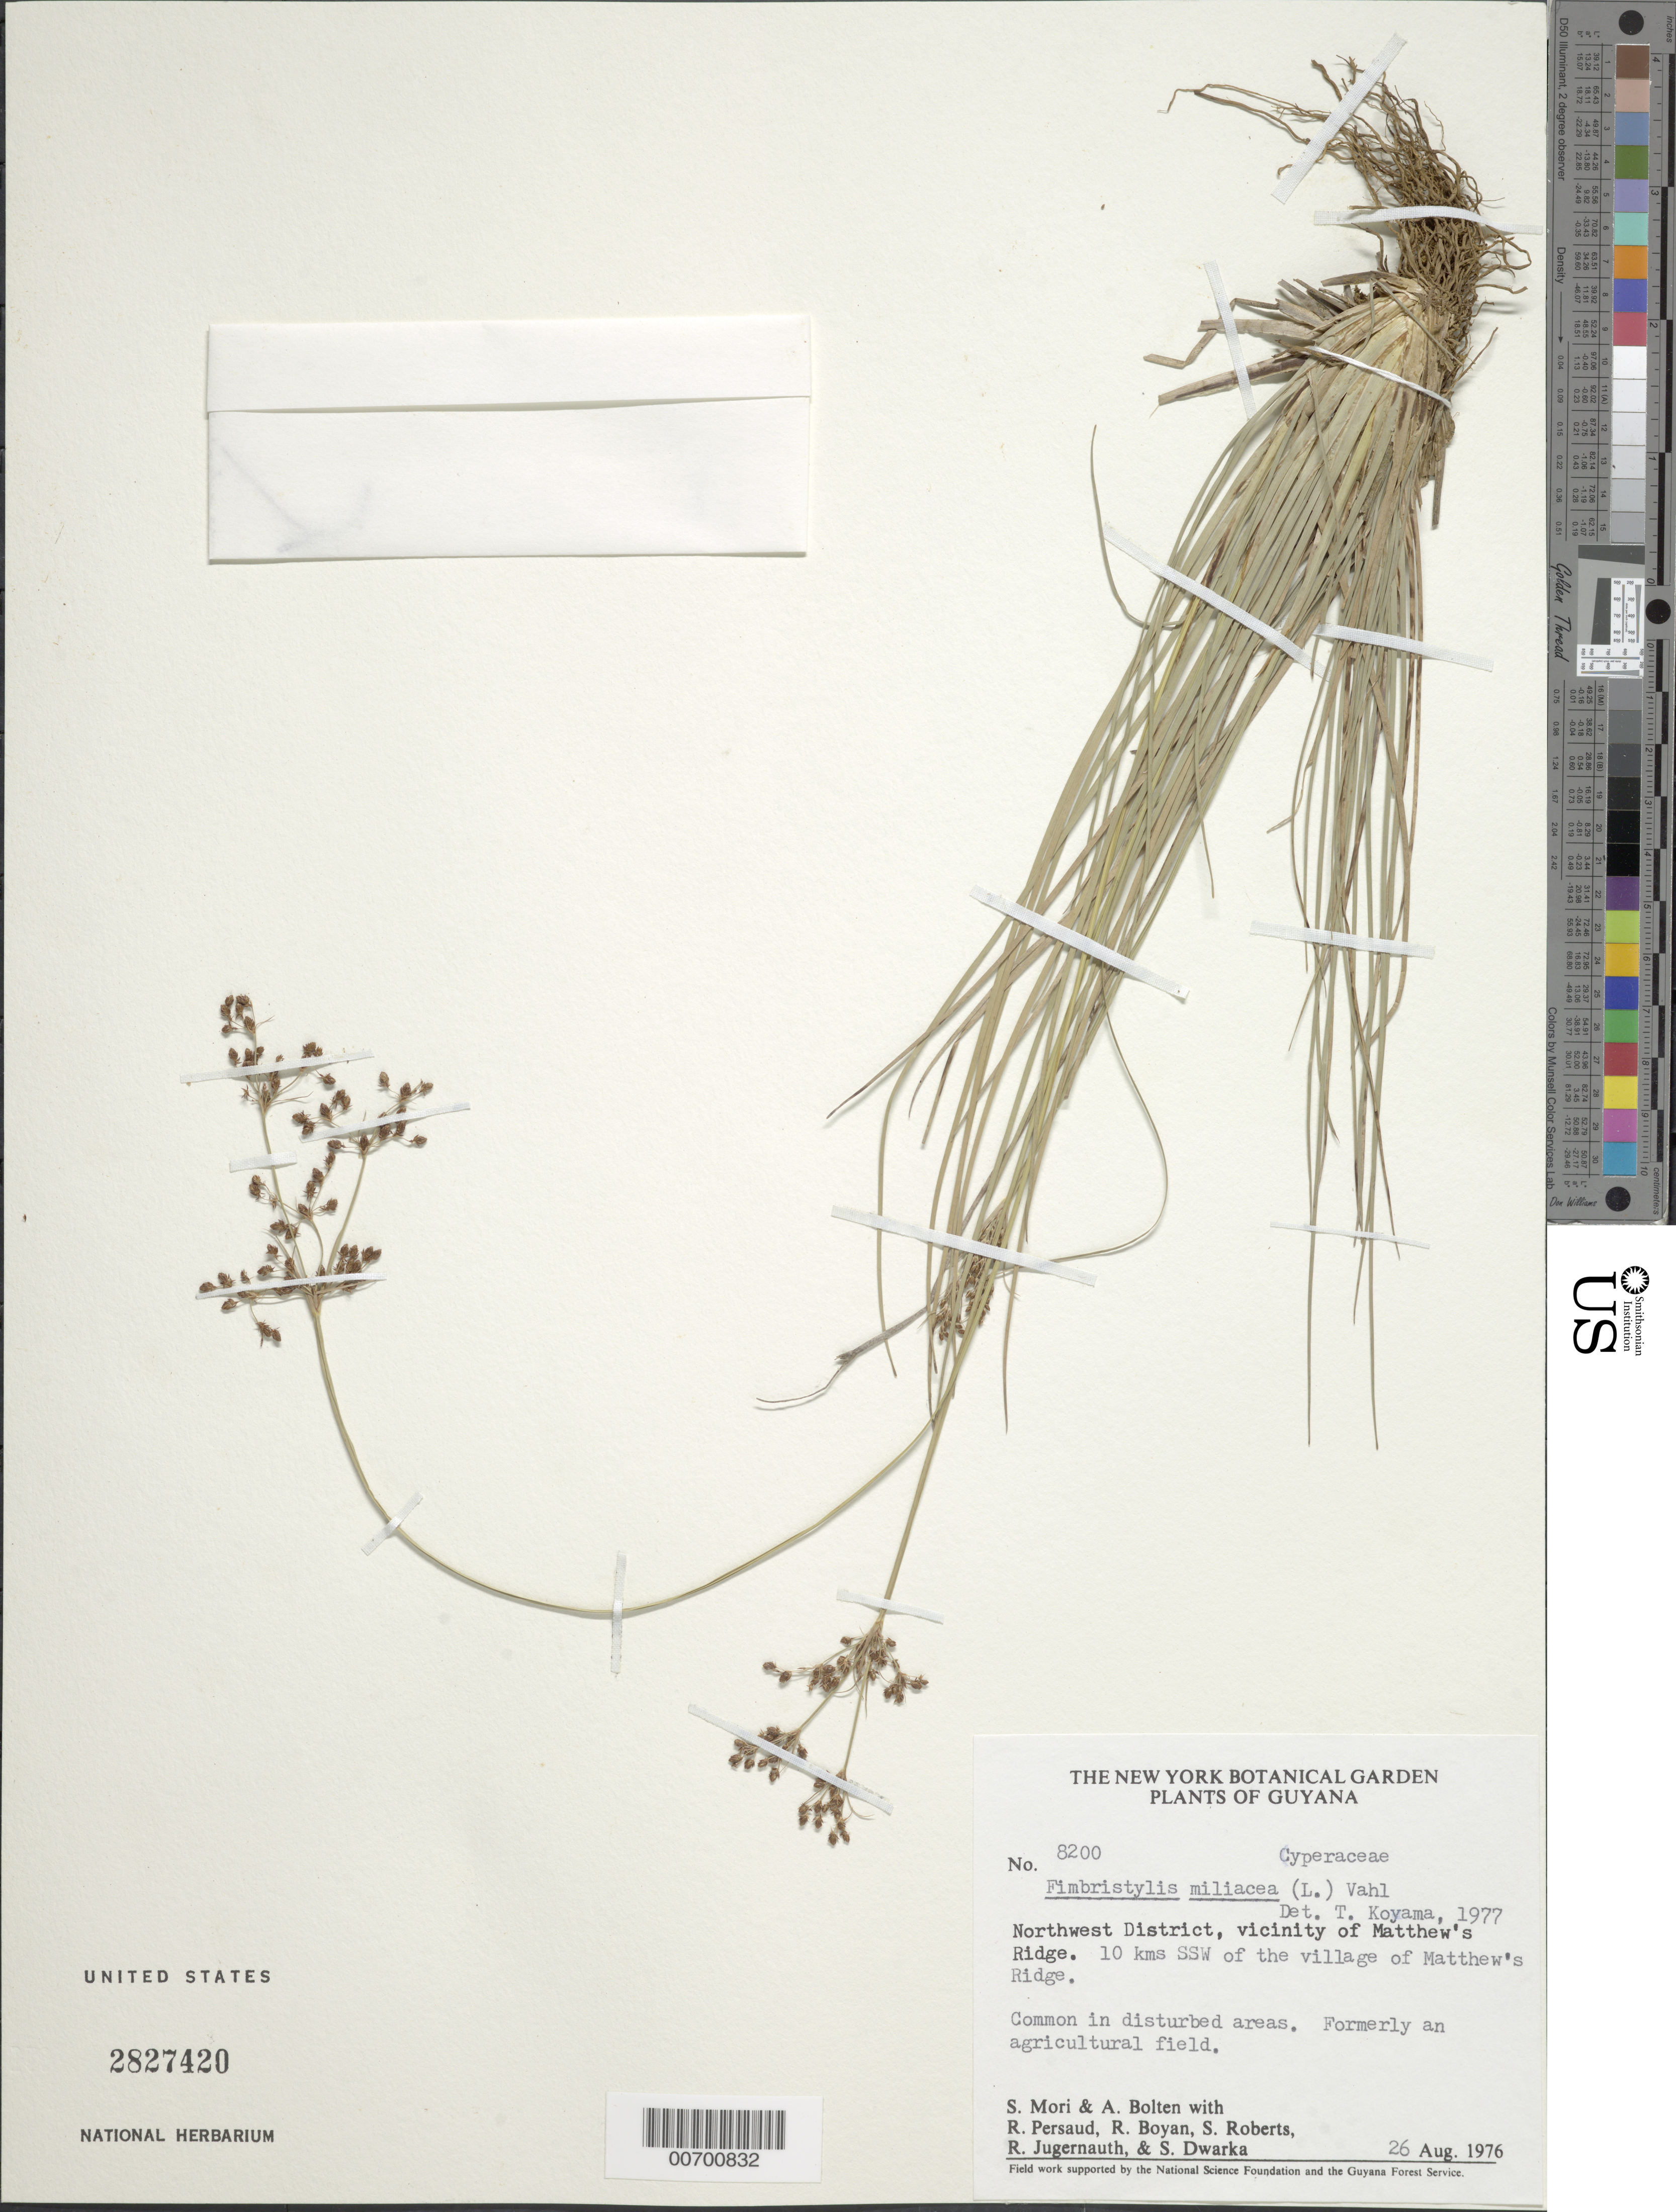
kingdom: Plantae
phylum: Tracheophyta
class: Liliopsida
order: Poales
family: Cyperaceae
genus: Fimbristylis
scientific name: Fimbristylis littoralis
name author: Gaudich.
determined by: Strong, M. T., (US), Smithsonian Institution - National Museum of Natural History (UNITED STATES)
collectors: S. Mori, A. Bolten, R. Persaud, R. Boyan, S. Roberts, R. Jugernauth & S. Dwarka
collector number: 8200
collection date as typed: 26-Aug-76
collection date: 1976-08-26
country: Guyana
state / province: Barima-Waini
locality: Matthew's Ridge, 10 km SSW of the village of Mathew's Ridge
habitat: Disturbed areas, formerly an agricultural field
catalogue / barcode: US 2827420